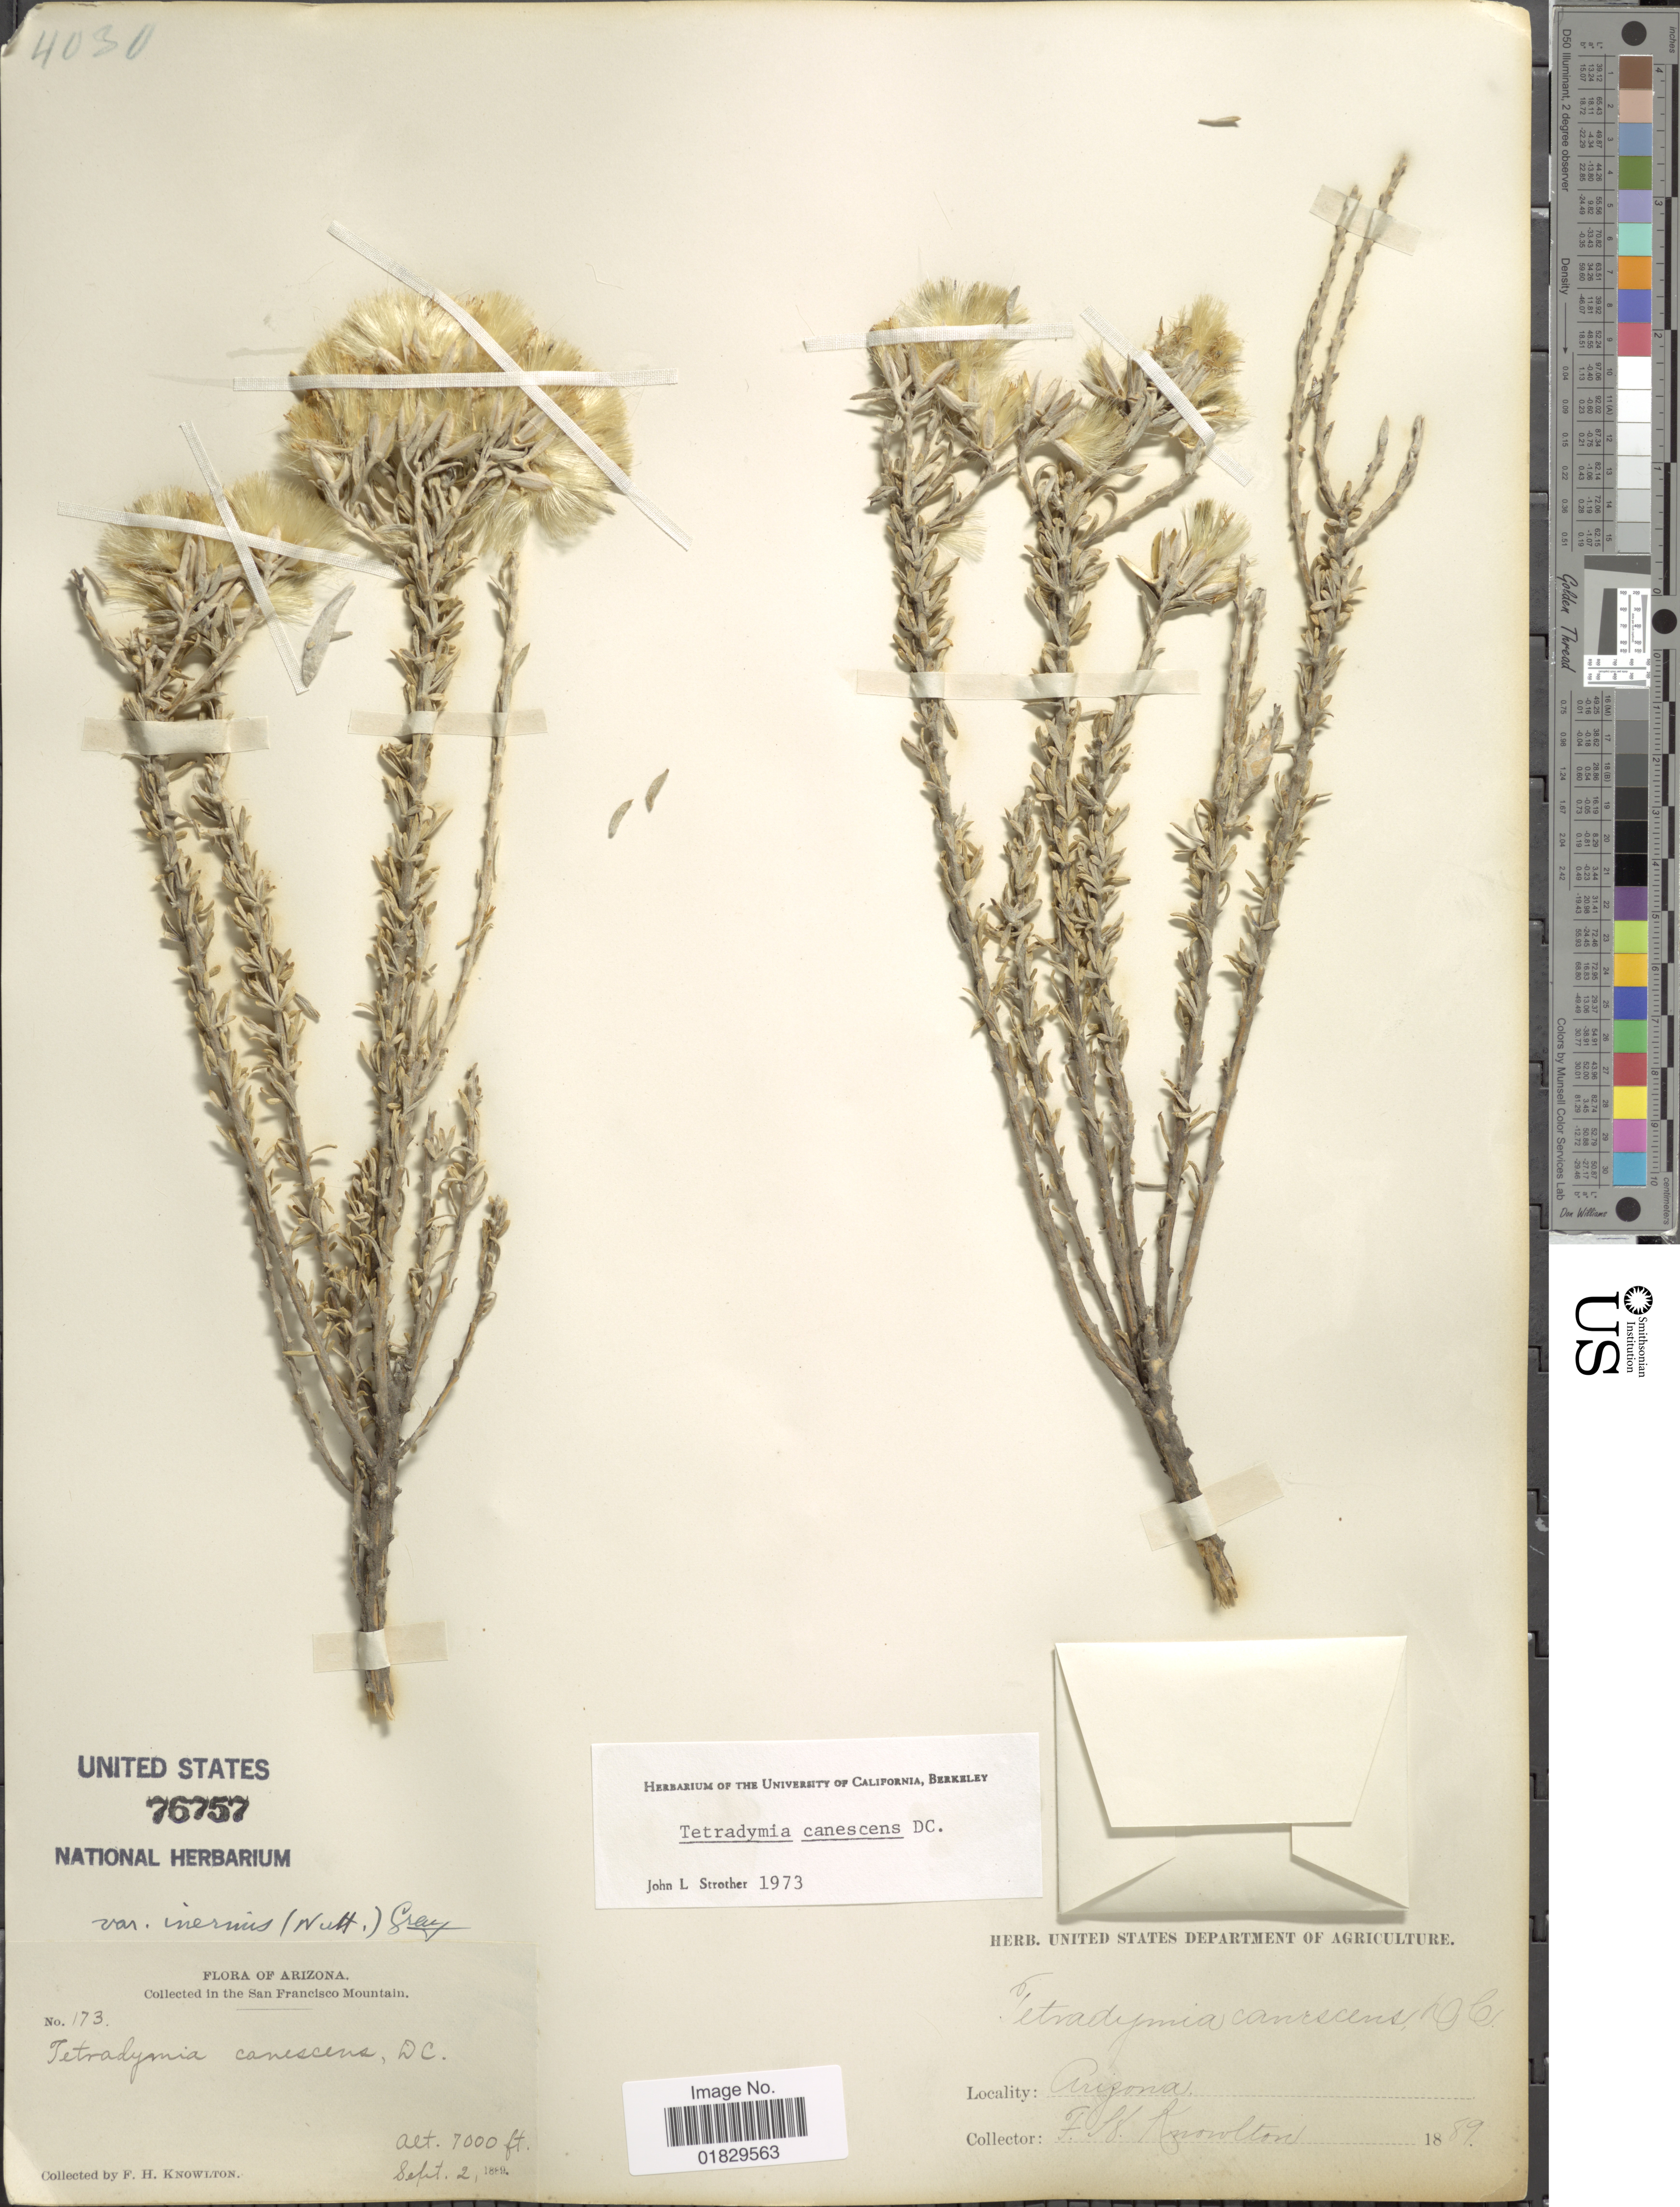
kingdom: Plantae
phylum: Tracheophyta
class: Magnoliopsida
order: Asterales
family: Asteraceae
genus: Tetradymia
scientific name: Tetradymia canescens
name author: DC.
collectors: F. H. Knowlton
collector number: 173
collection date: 1889-09-02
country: United States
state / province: Arizona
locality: In the San Francisco Mountain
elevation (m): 2134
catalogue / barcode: US 76757